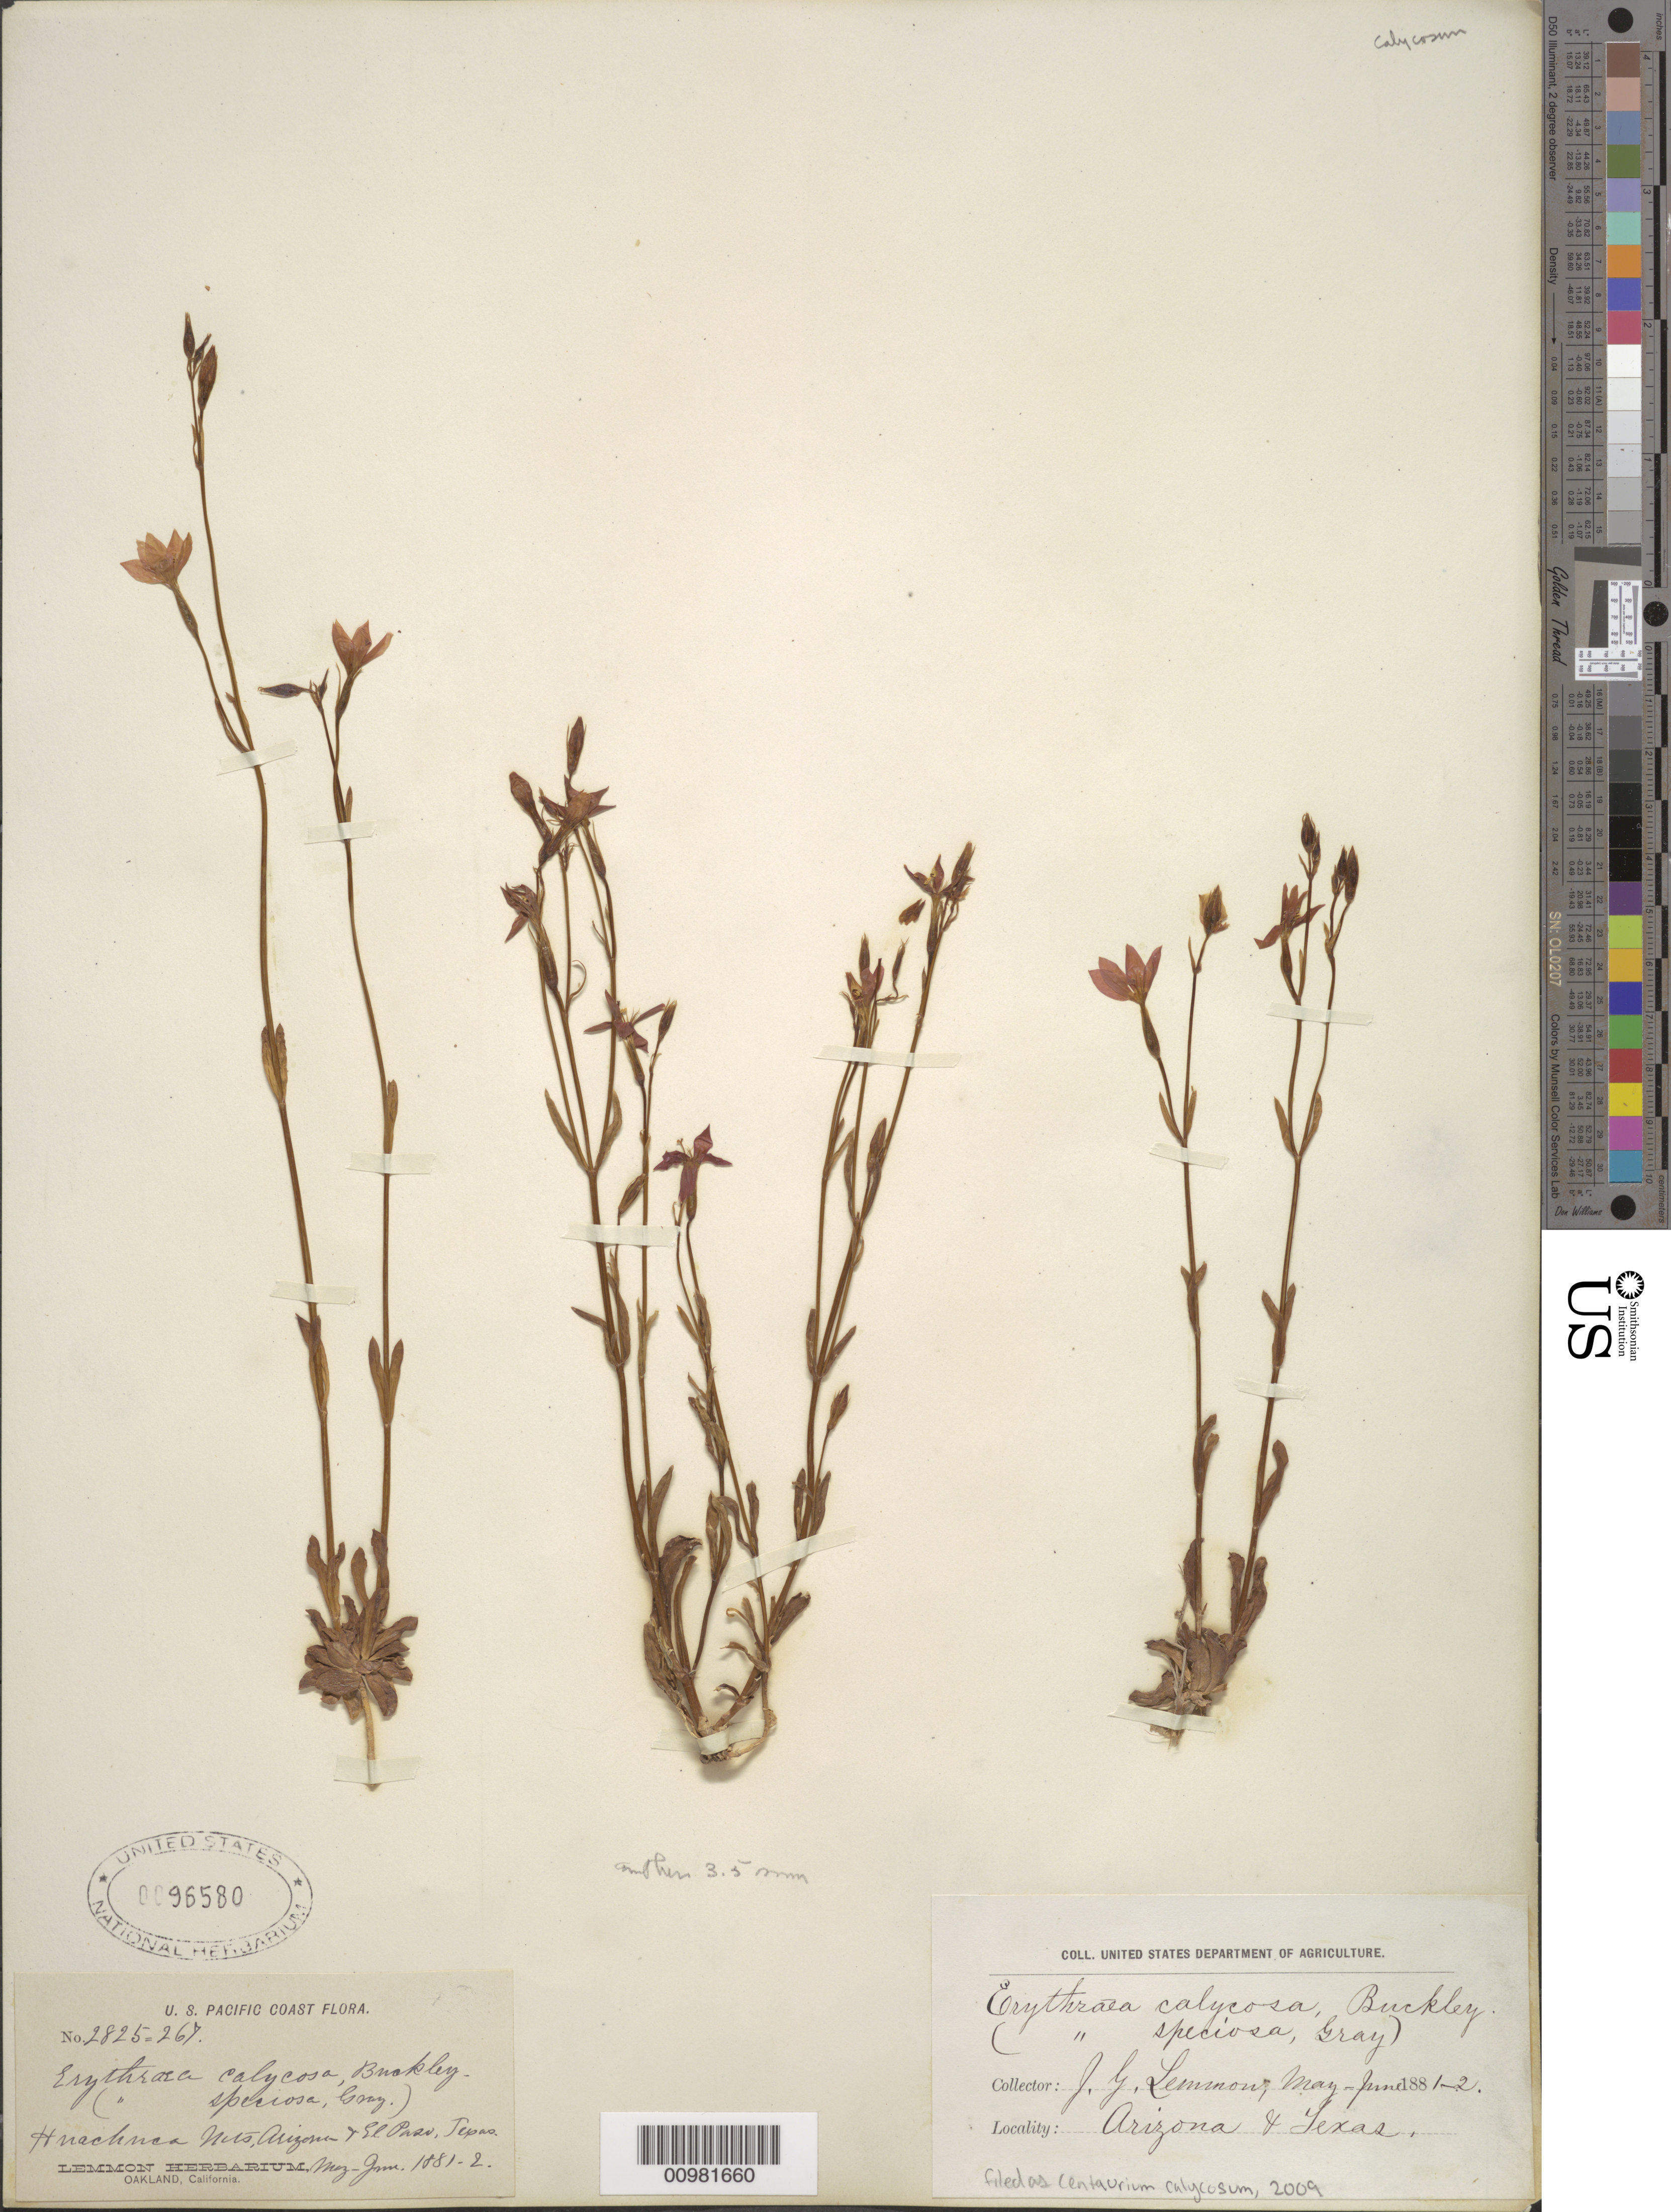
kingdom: Plantae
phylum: Tracheophyta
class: Magnoliopsida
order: Gentianales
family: Gentianaceae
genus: Centaurium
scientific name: Centaurium calycosum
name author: (Buckley) Buckley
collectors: J. G. Lemmon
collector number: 2825-267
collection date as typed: May 1881 to -- Jun 1882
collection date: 1881-05/1882-06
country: United States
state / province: Arizona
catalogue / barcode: US 96580